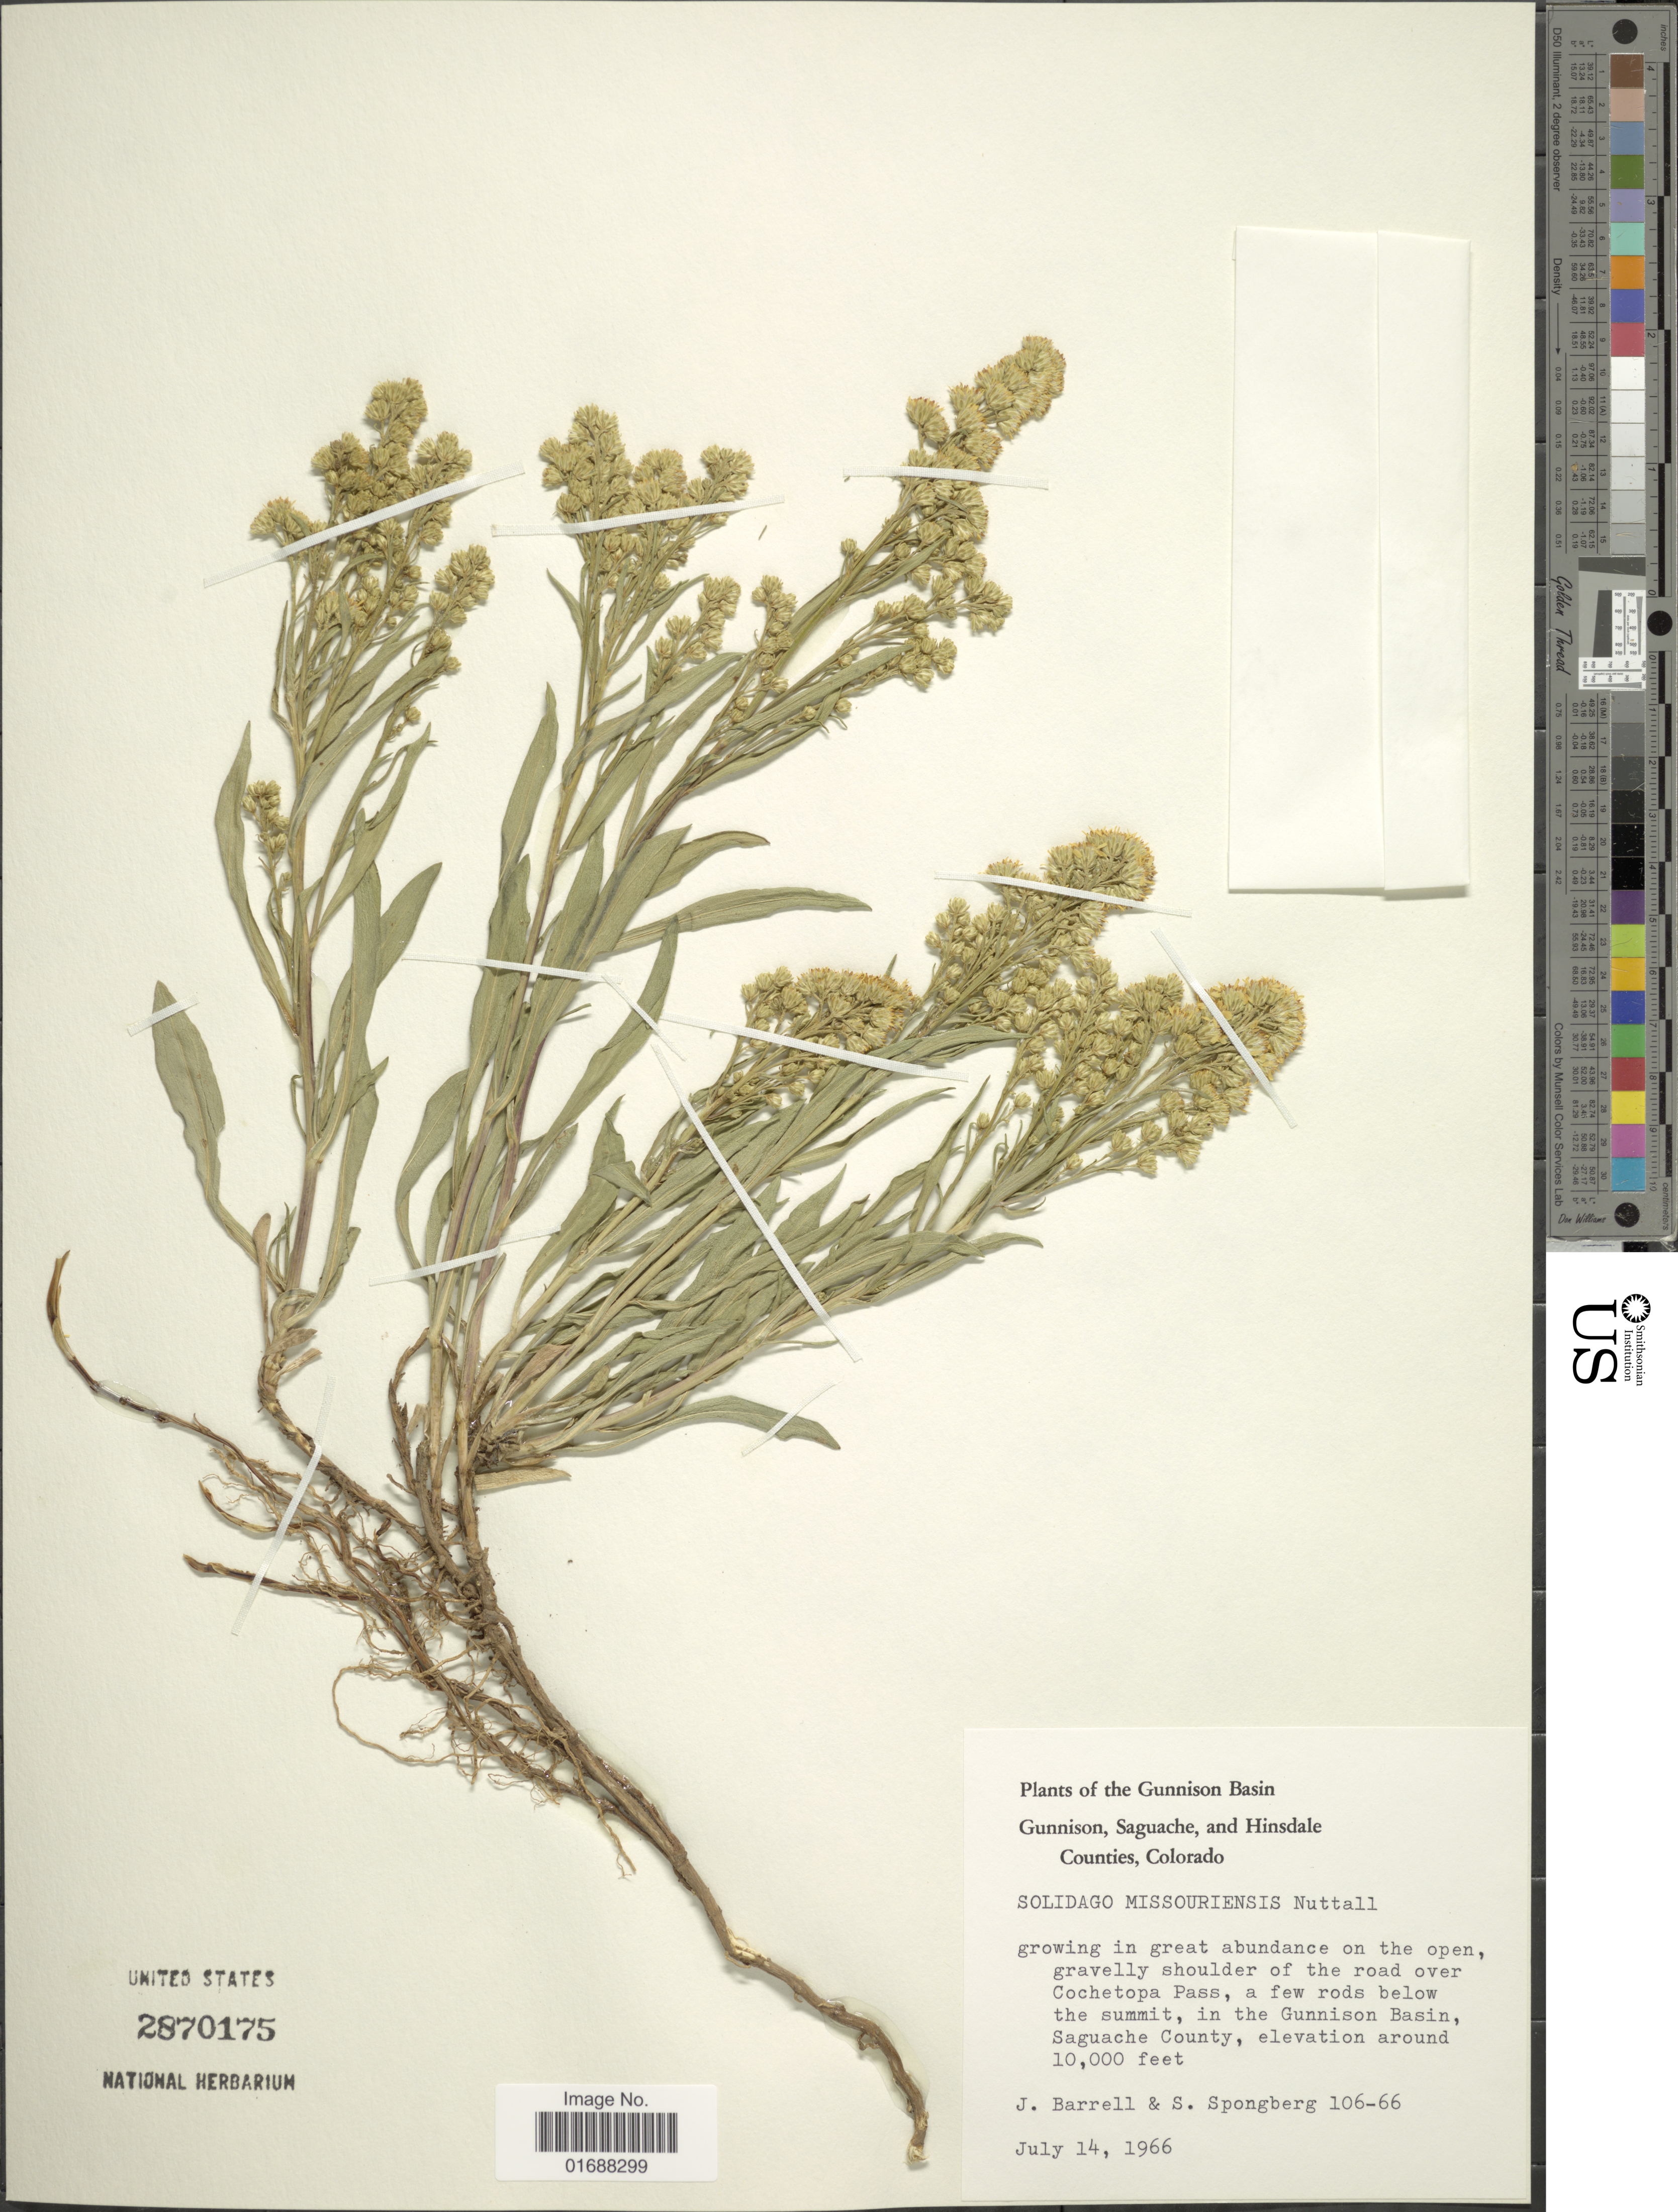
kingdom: Plantae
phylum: Tracheophyta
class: Magnoliopsida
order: Asterales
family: Asteraceae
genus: Solidago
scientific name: Solidago missouriensis var. missouriensis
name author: Nutt.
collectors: J. Barrell & S. A.Spongberg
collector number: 106-66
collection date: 1966-07-14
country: United States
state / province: Colorado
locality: Gunnison, Saguache, and Hinsdale Counties, Colorado. Gravelly shoulder of the road over Cochetopa Pass, a few rods below the summit, in the Gunnison Basin, Saguache County.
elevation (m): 3048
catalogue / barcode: US 2870175